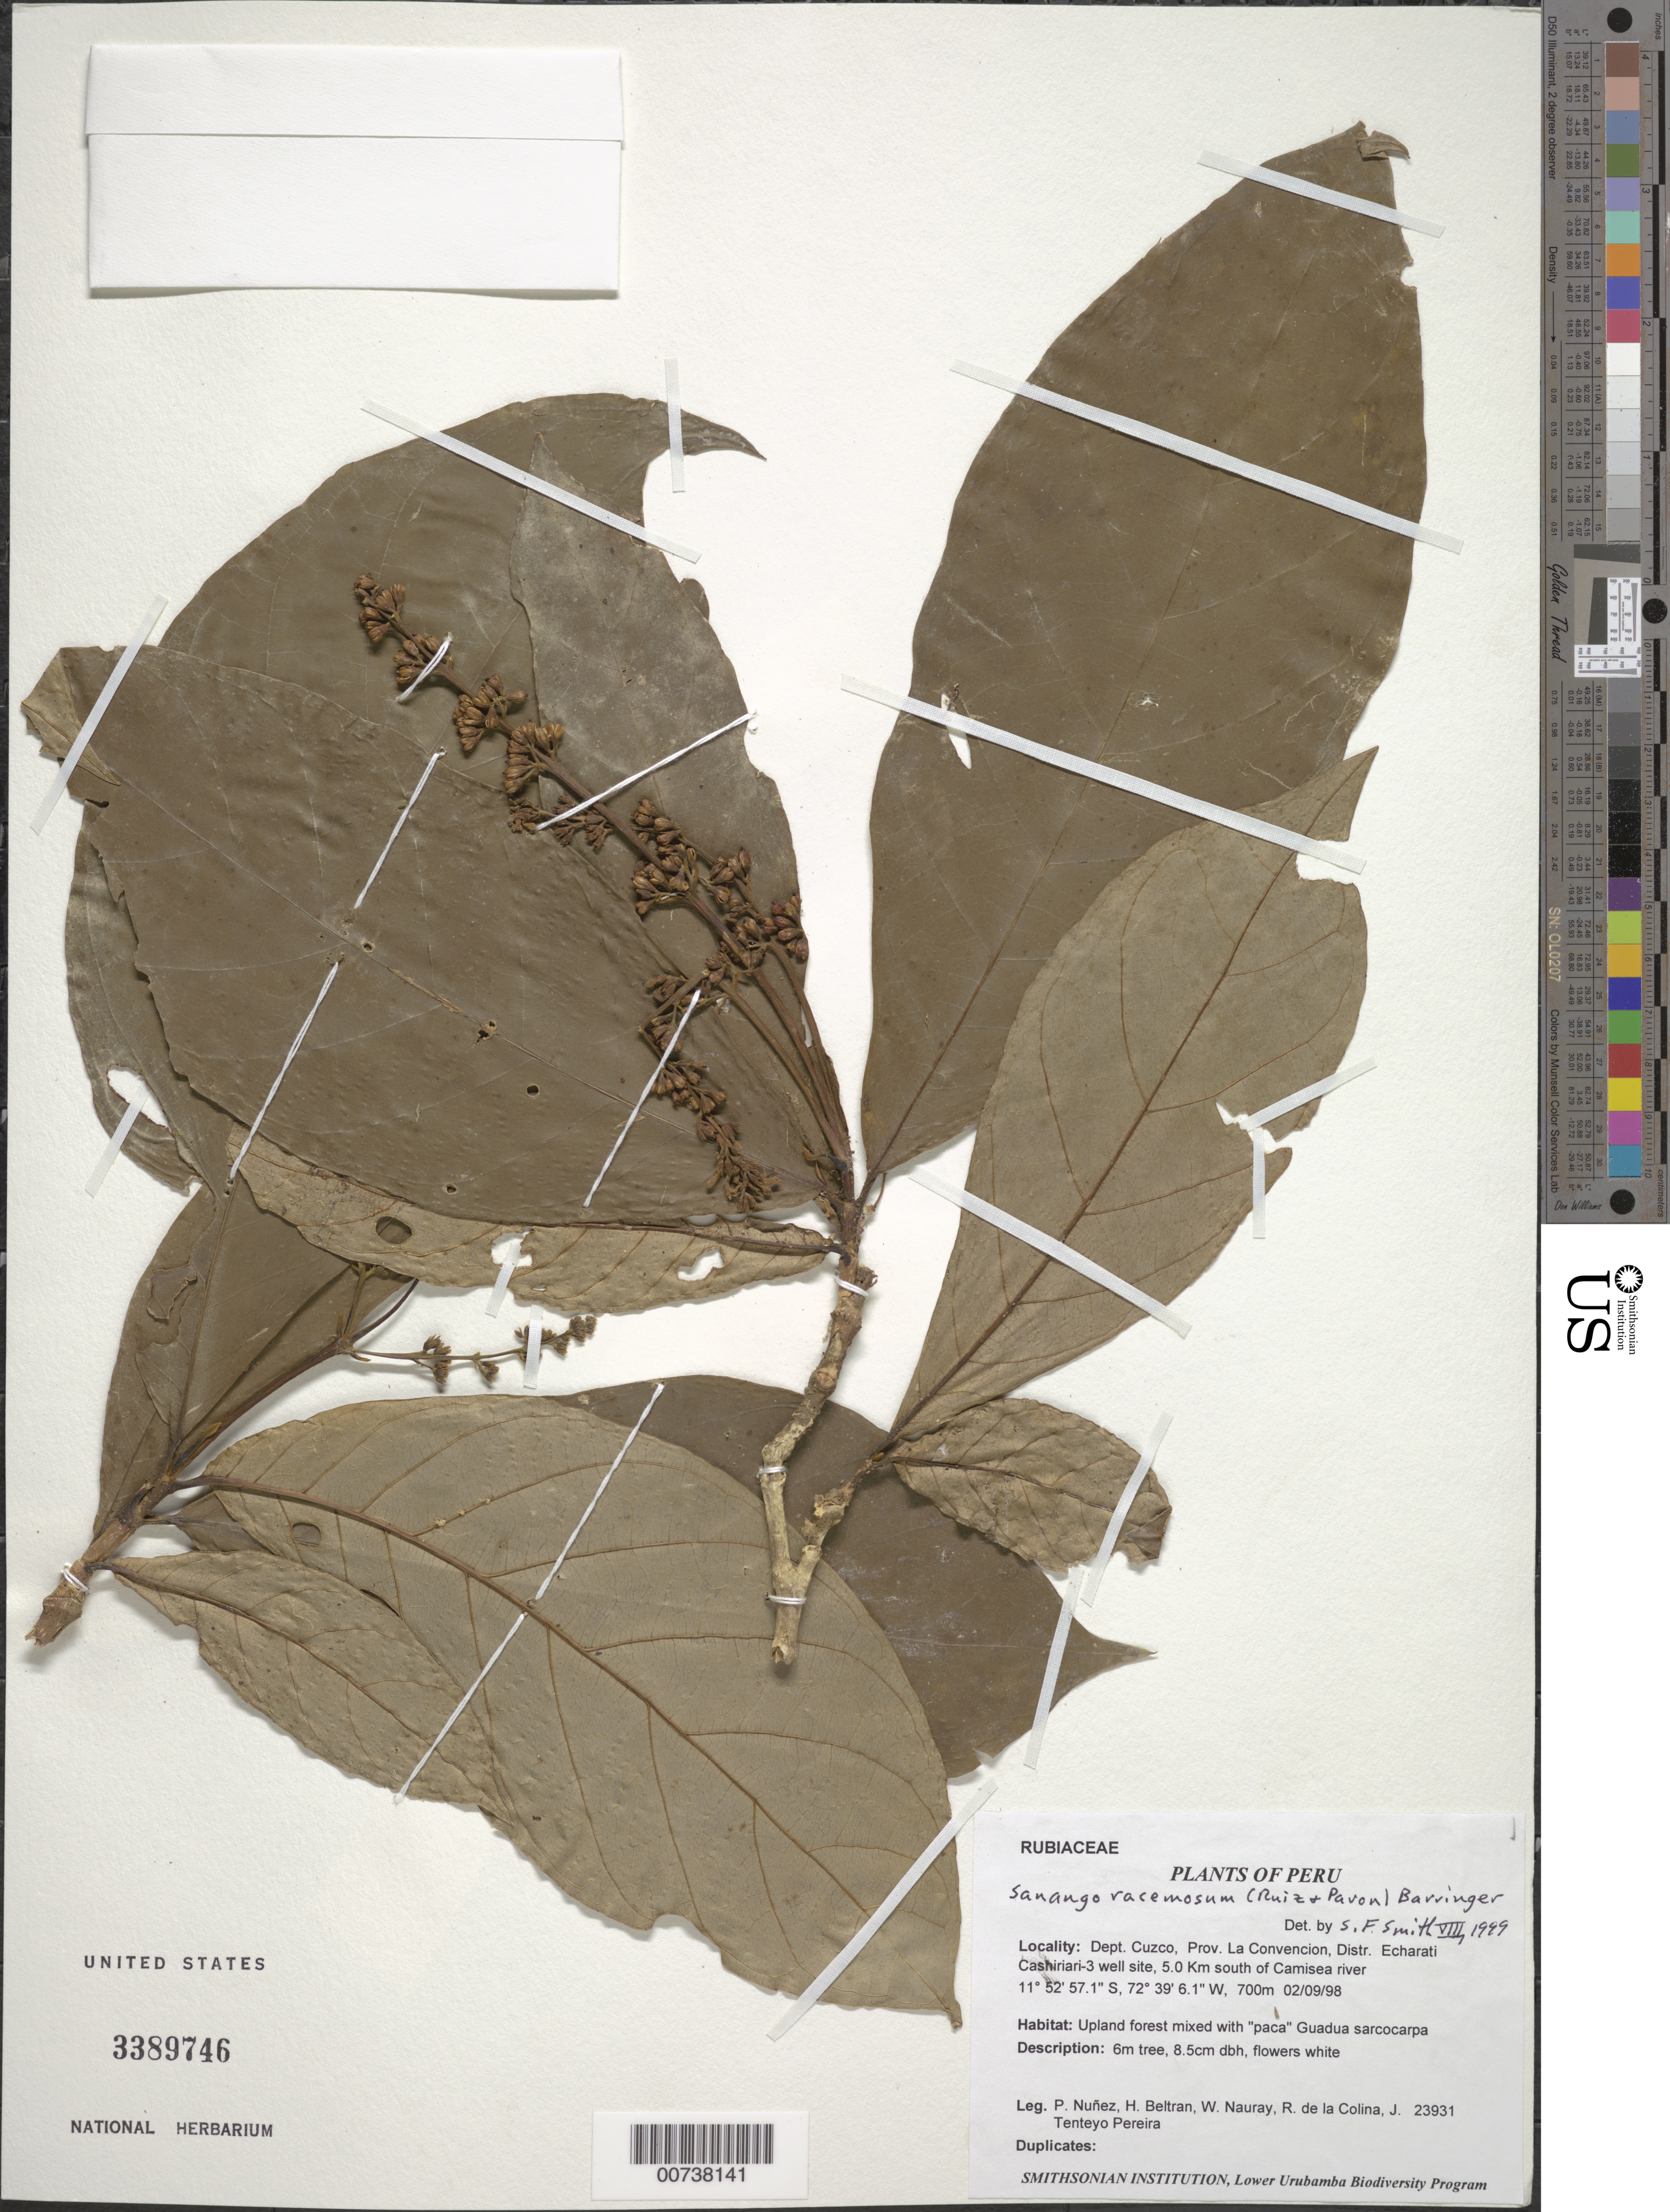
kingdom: Plantae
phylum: Tracheophyta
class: Magnoliopsida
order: Lamiales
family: Gesneriaceae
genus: Sanango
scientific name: Sanango racemosum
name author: (Ruiz & Pav.) Barringer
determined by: Smith, Stephen F., (US), NMNH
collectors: P. Núñez V., H. Beltran, R. de La Colina, W. Nauray & J. Tenteyo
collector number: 23931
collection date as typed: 02 Sep 1998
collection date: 1998-09-02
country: Peru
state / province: Cusco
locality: Prov. La Convencion, Distr. Echarati Cashiriari-3 well site, 5.0 Km south of Camisea river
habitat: Upland forest mixed with "paca" Guadua sarcocarpa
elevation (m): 700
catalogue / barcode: US 3389746